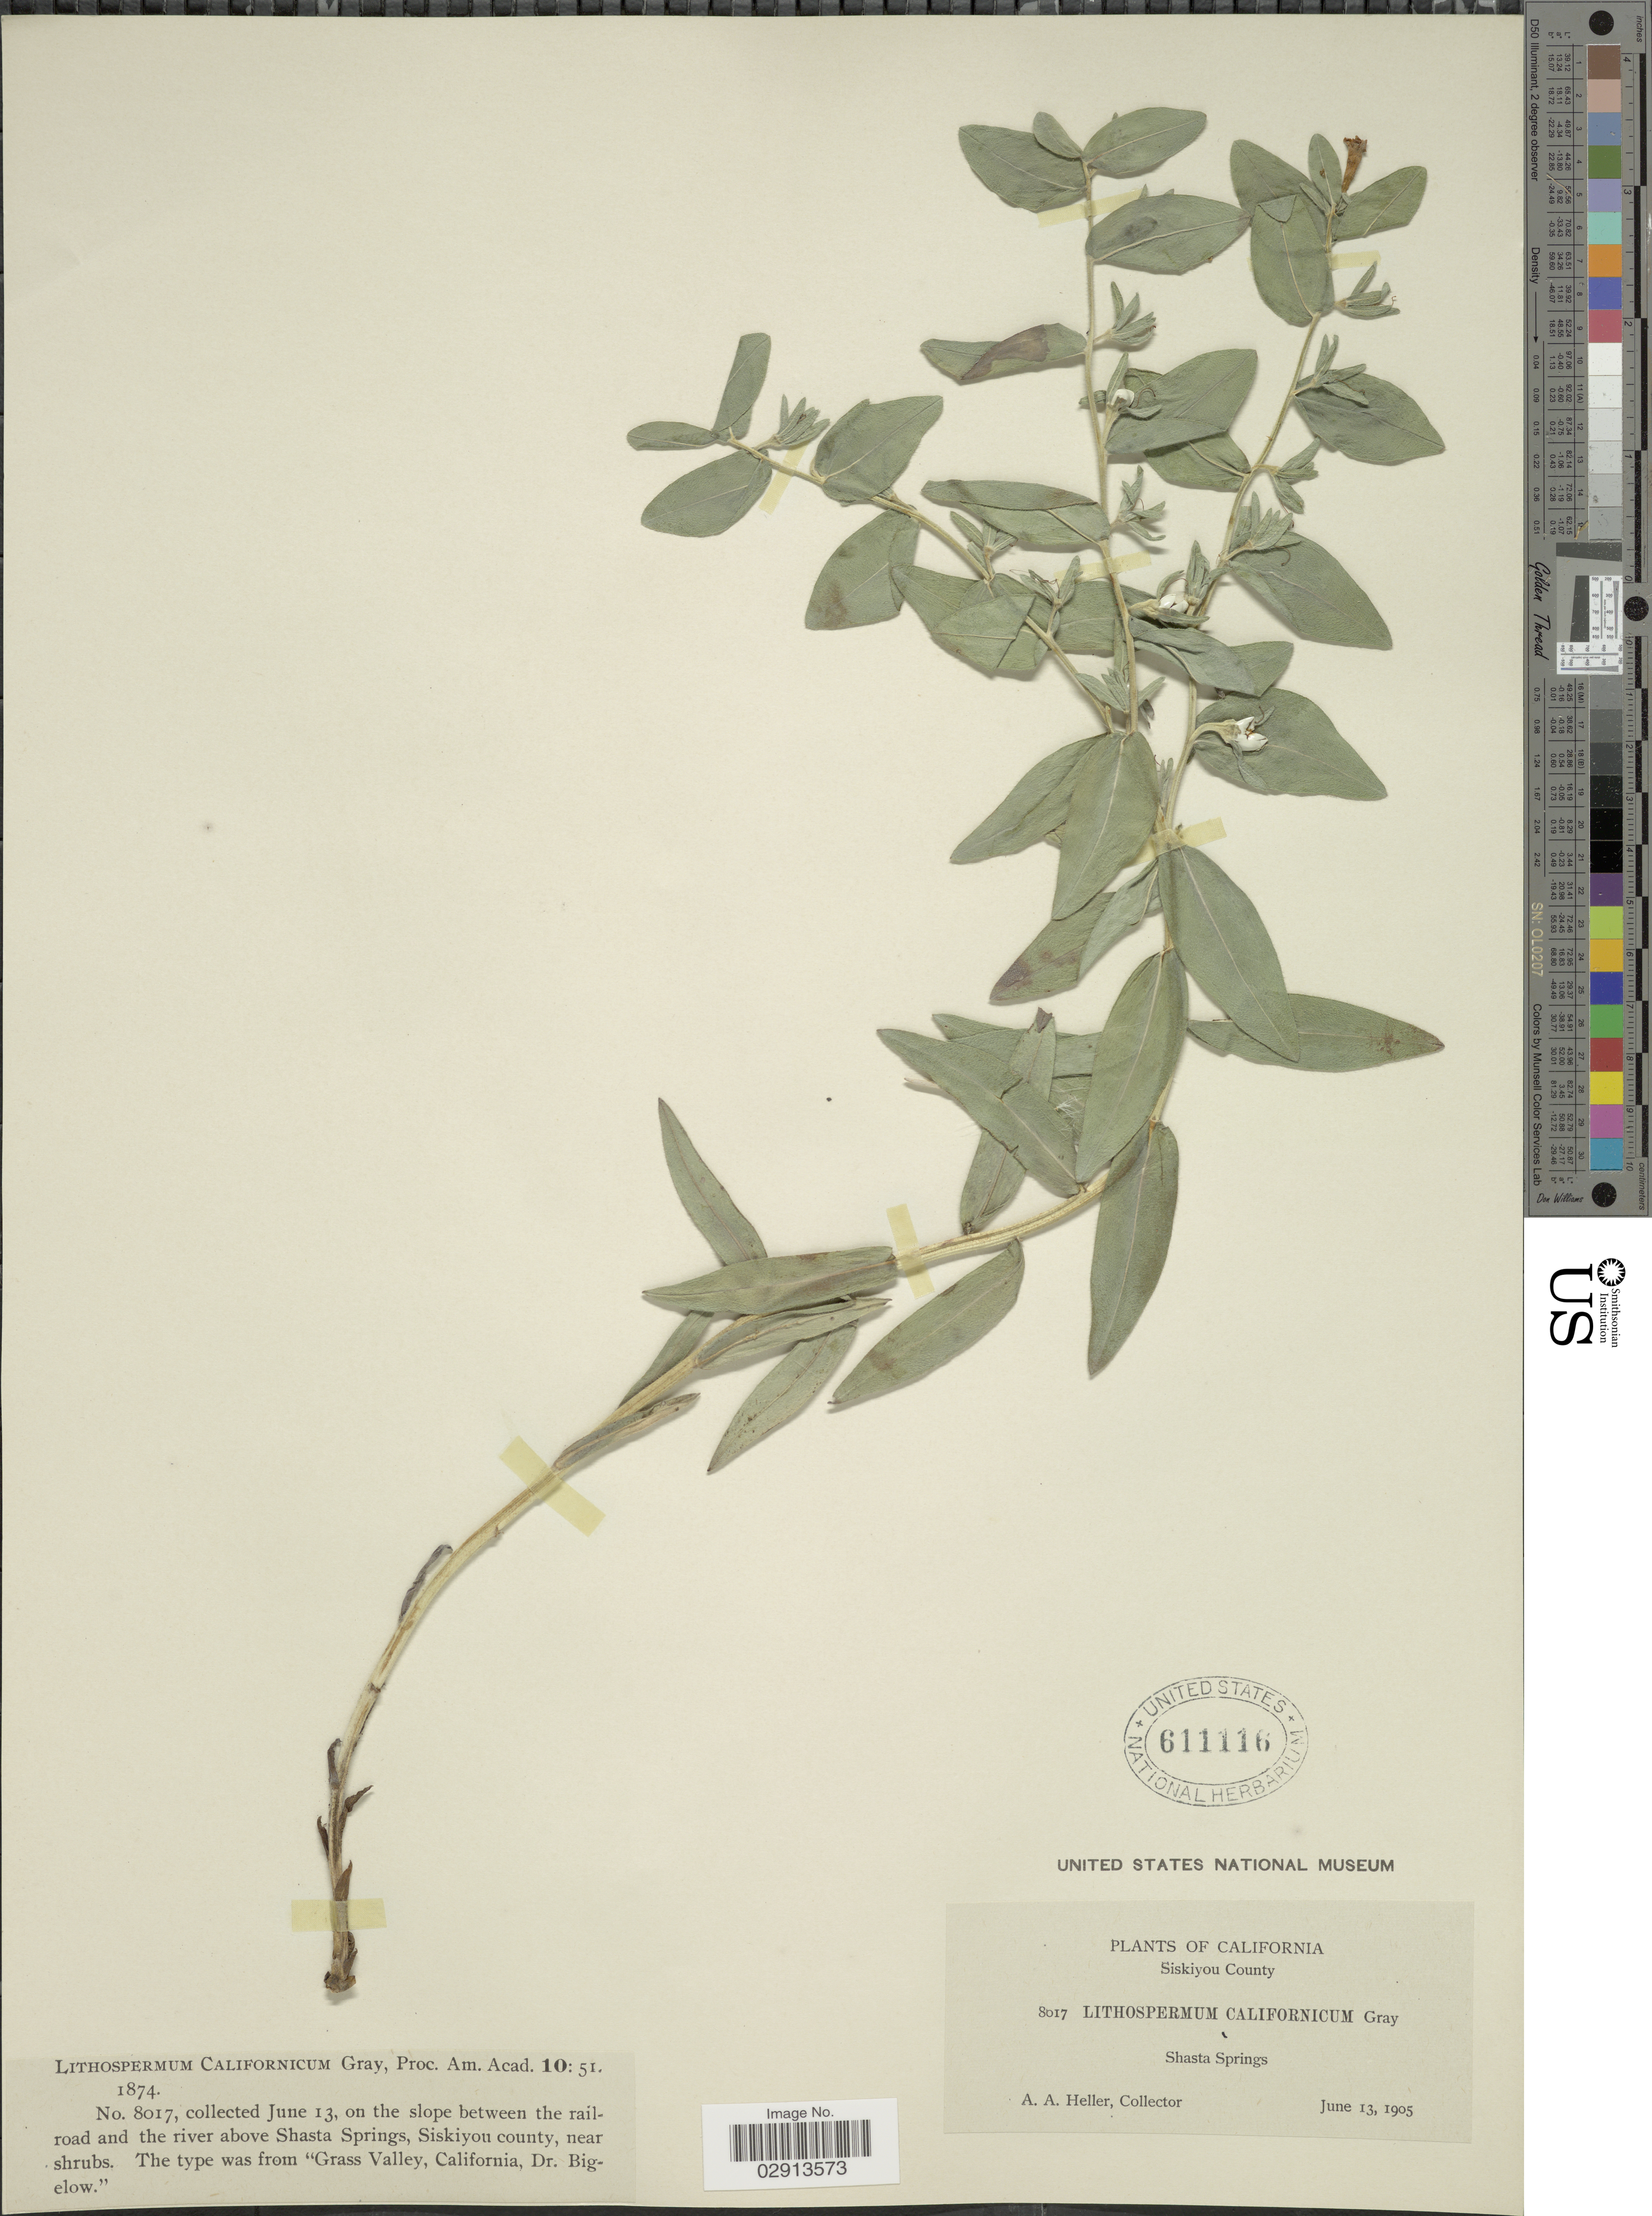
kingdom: Plantae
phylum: Tracheophyta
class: Magnoliopsida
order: Boraginales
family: Boraginaceae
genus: Lithospermum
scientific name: Lithospermum californicum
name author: A. Gray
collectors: A. A. Heller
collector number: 8017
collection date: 1905-06-13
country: United States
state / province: California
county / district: Siskiyou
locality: On the slope between the railroad and the river above Shasta Springs, Siskiyou county, near shrubs.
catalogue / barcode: US 611116